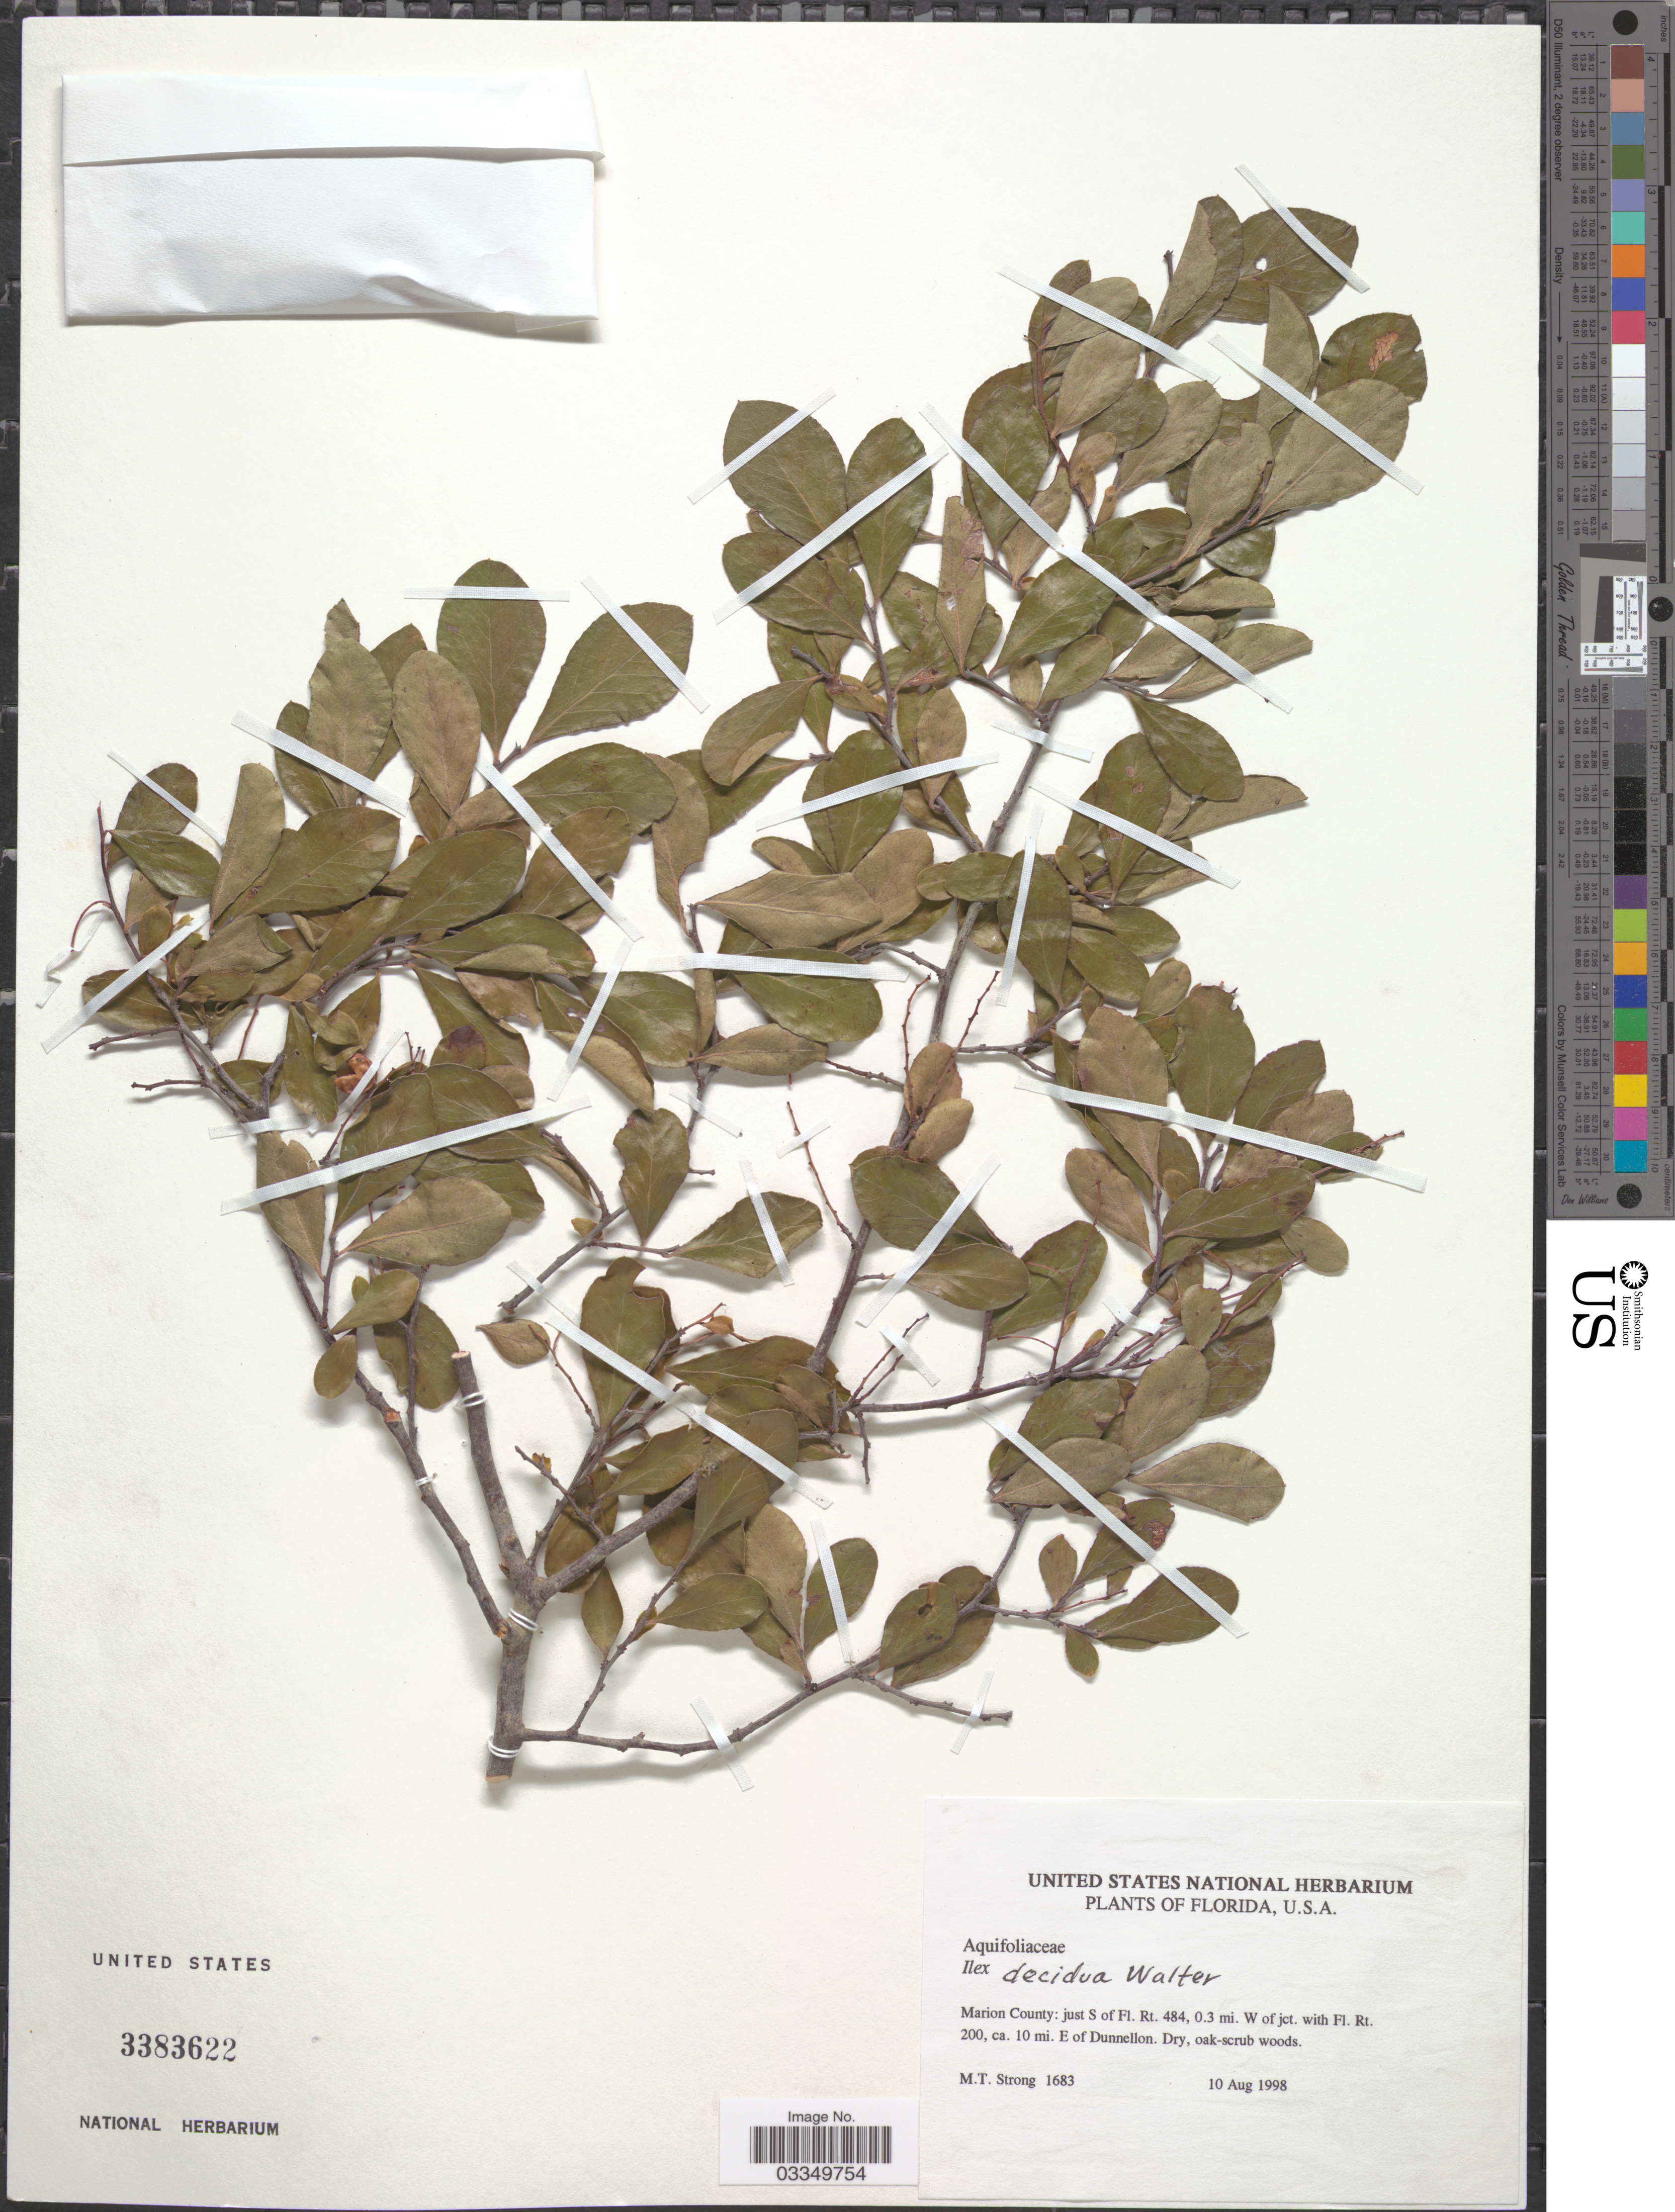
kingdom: Plantae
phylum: Tracheophyta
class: Magnoliopsida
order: Aquifoliales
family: Aquifoliaceae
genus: Ilex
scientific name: Ilex decidua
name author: Walter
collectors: M. T. Strong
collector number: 1683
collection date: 1998-08-10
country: United States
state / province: Florida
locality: Marion County: just S of Fl. Rt. 484, 0,3 mi. W of jct. with Fl. Rt. 200, ca. 10 mi. E of Dunnellon.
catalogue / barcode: US 3383622